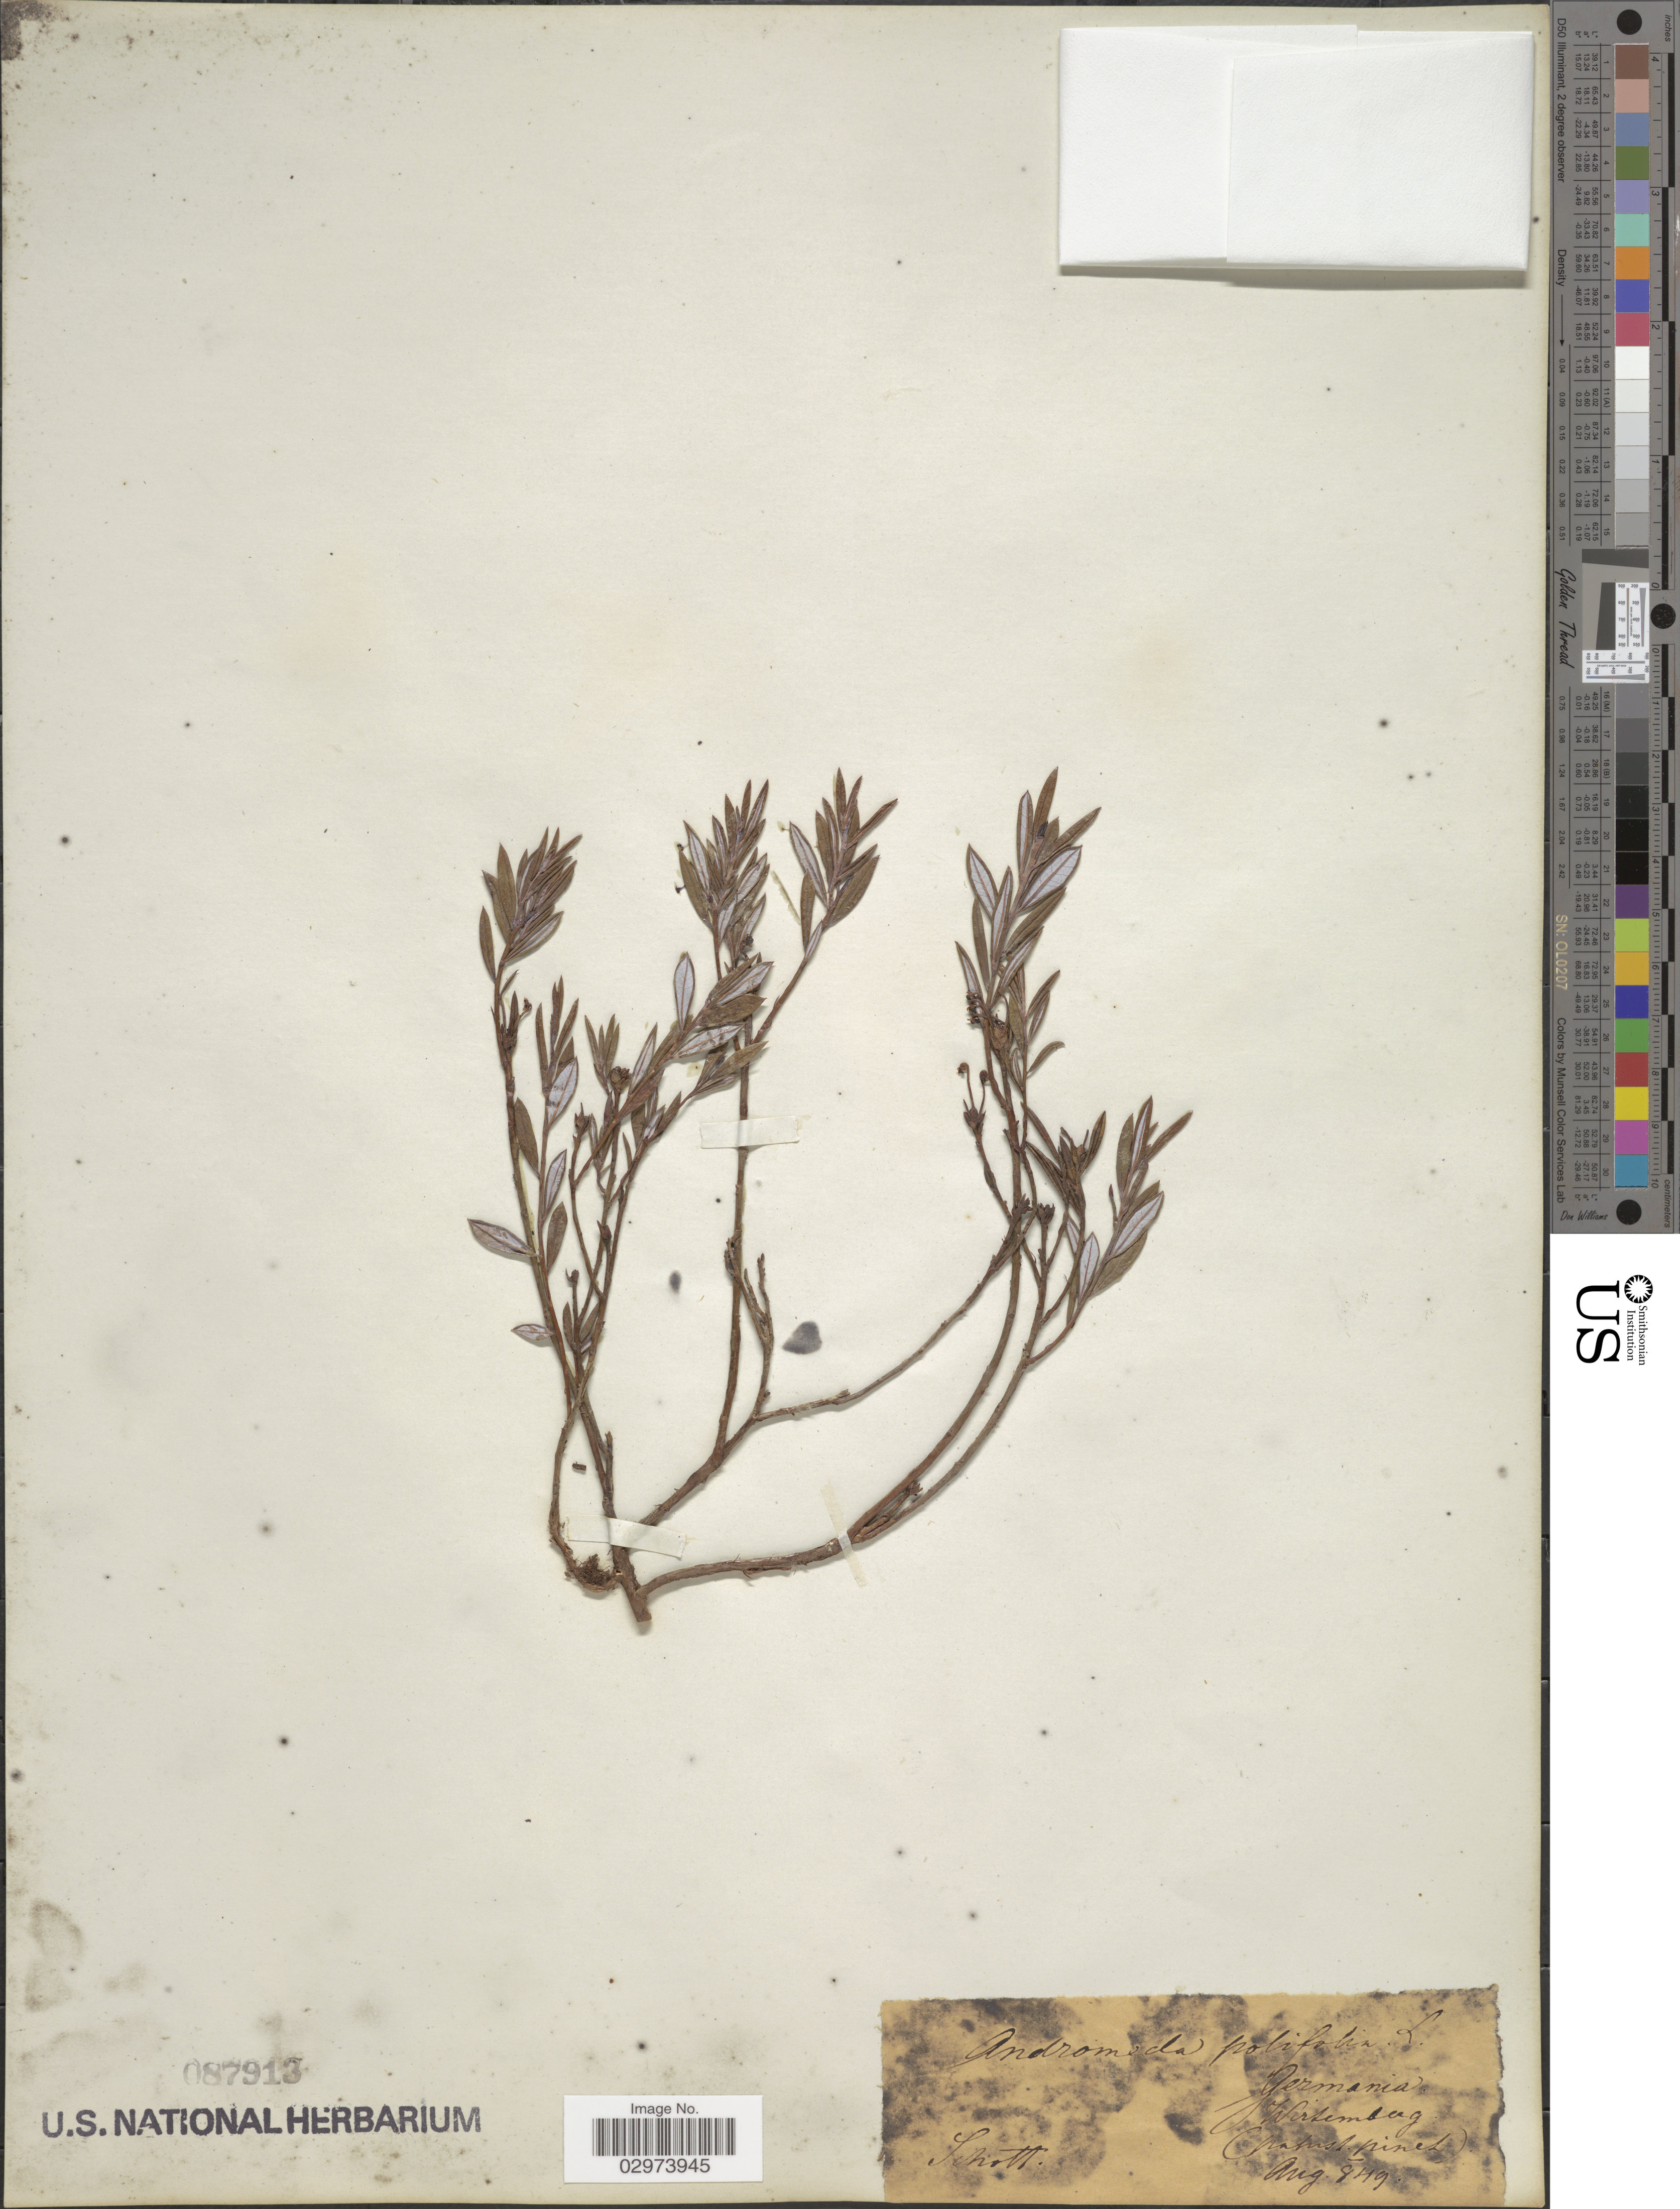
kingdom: Plantae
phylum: Tracheophyta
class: Magnoliopsida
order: Ericales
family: Ericaceae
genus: Andromeda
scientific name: Andromeda polifolia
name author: L.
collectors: Schott, --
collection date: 1849-08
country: Germany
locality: Wirtemberg.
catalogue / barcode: US 87913